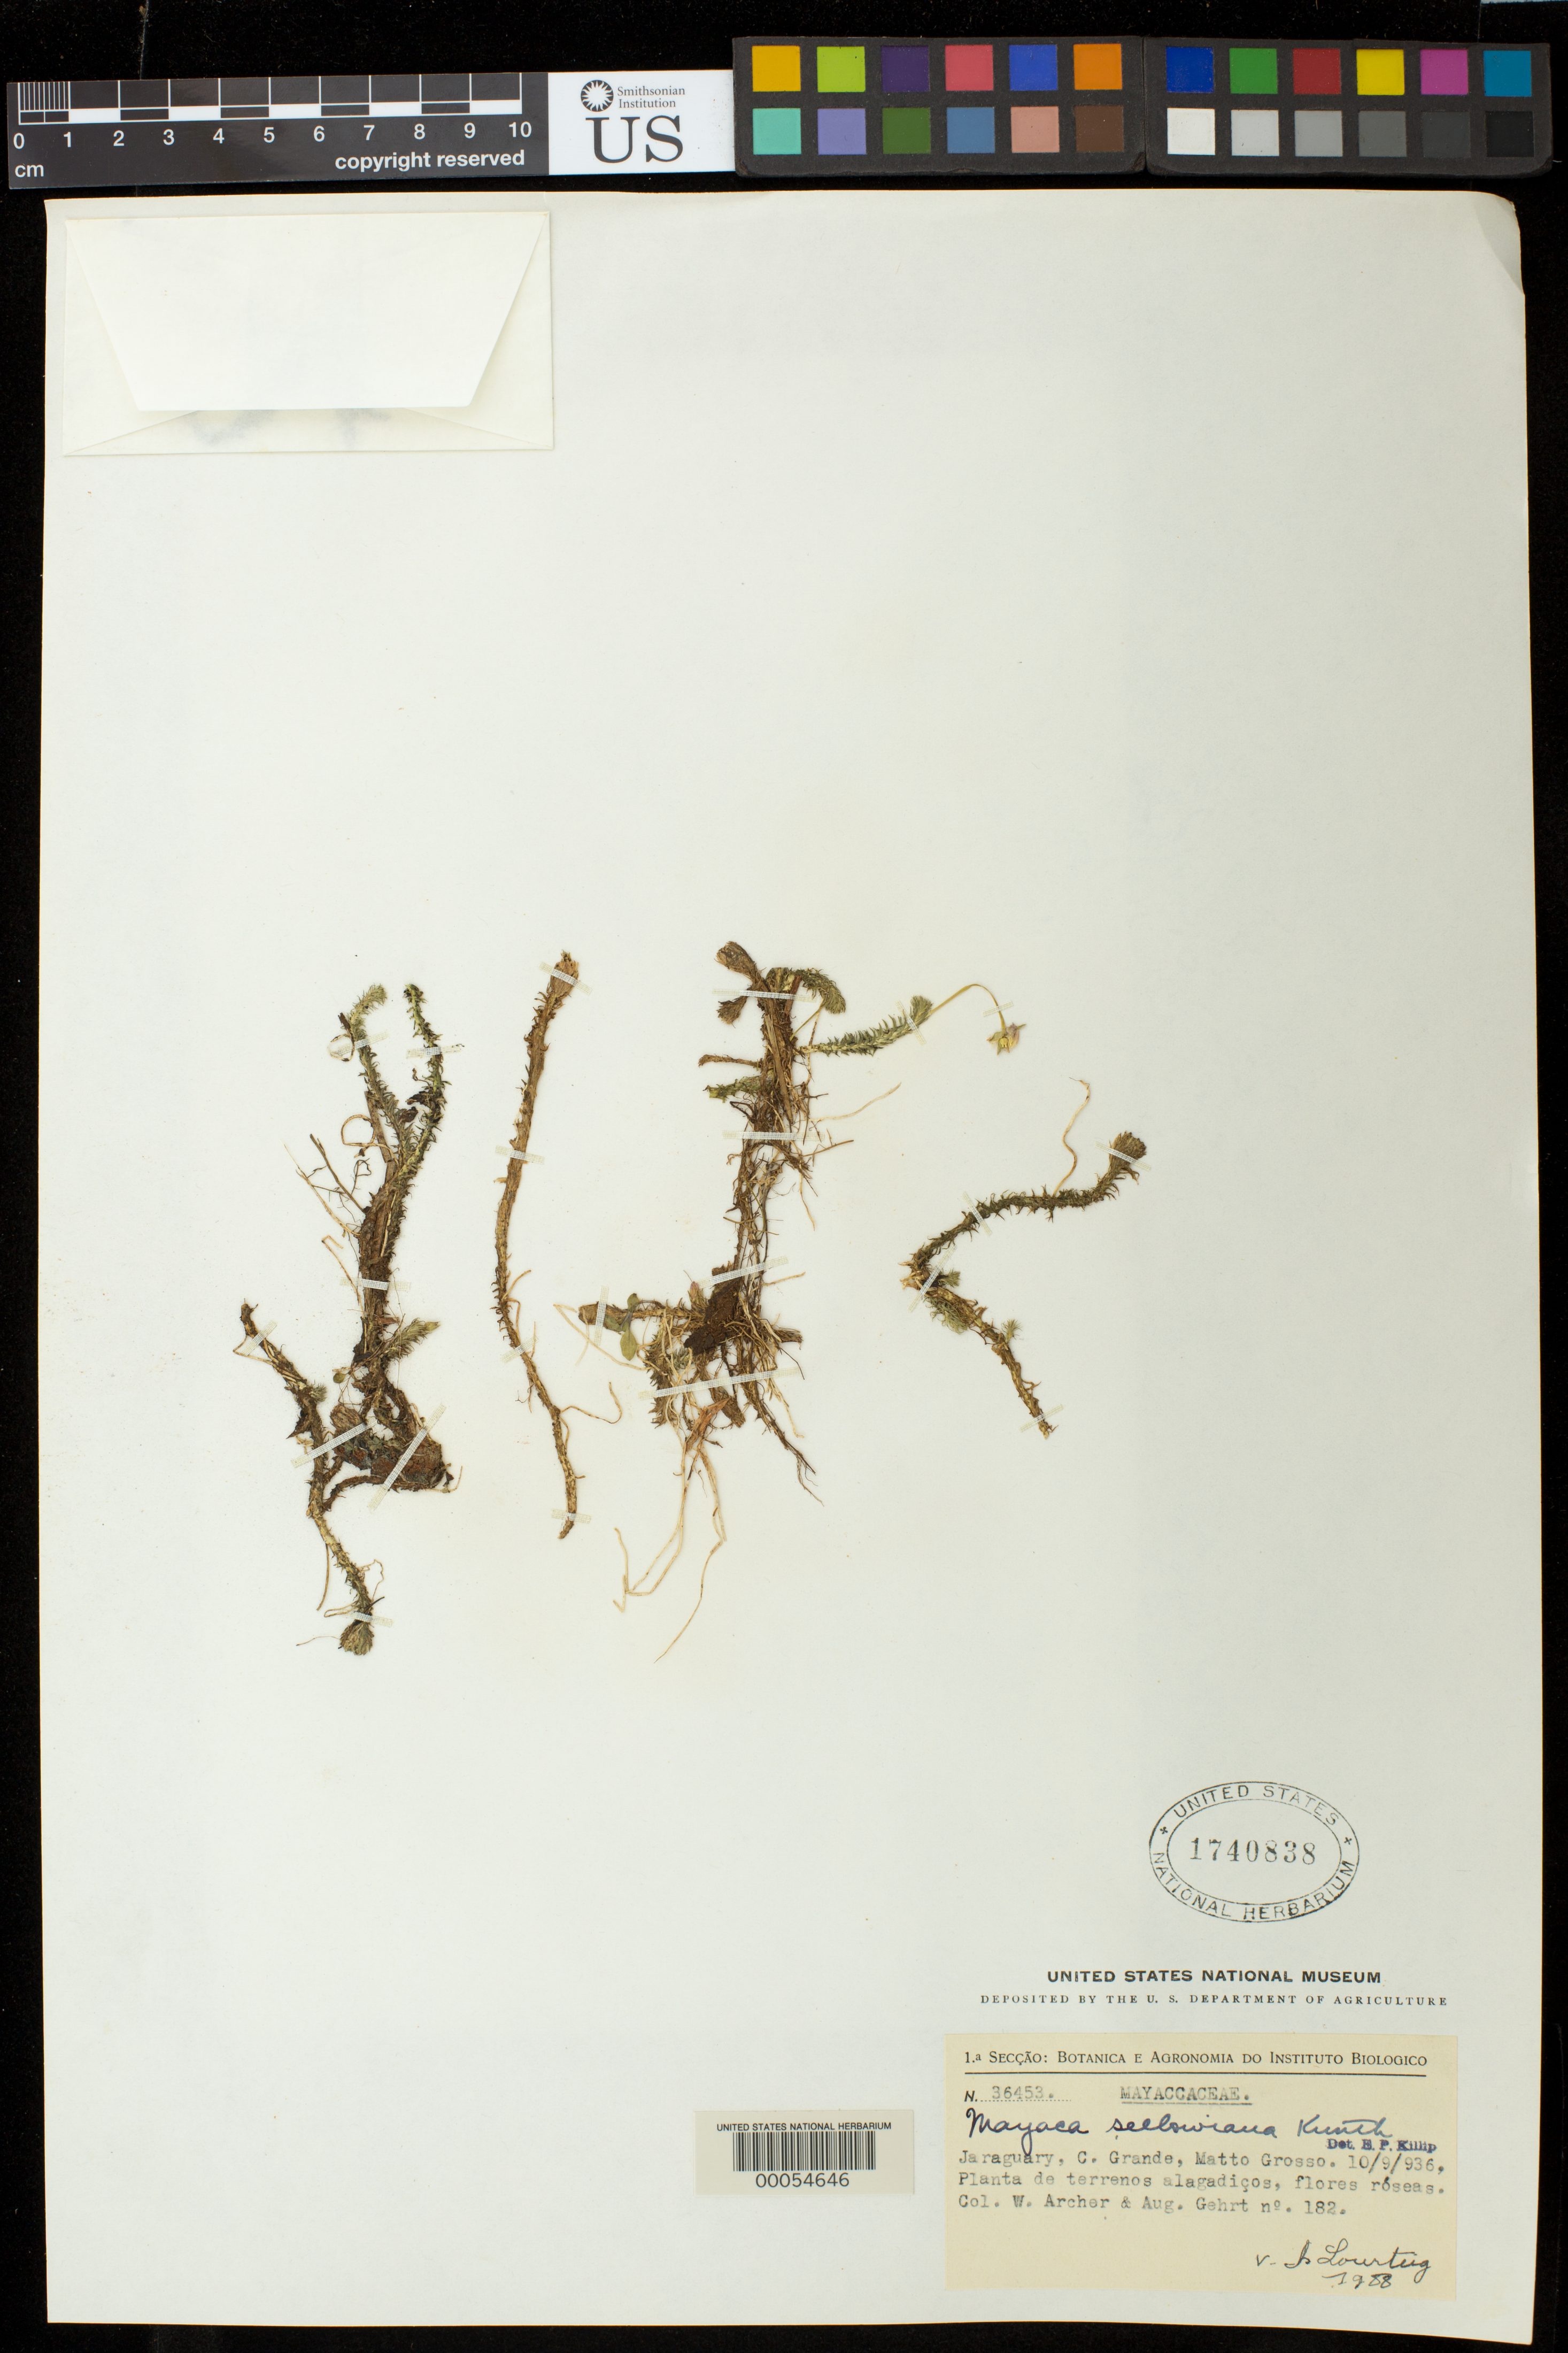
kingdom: Plantae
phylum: Tracheophyta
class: Liliopsida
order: Poales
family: Mayacaceae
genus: Mayaca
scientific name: Mayaca sellowiana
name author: Kunth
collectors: W. A. Archer & A. Gehrt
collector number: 36453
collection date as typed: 10 Sep 1936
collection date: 1936-09-10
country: Venezuela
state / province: Mérida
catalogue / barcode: US 1740838